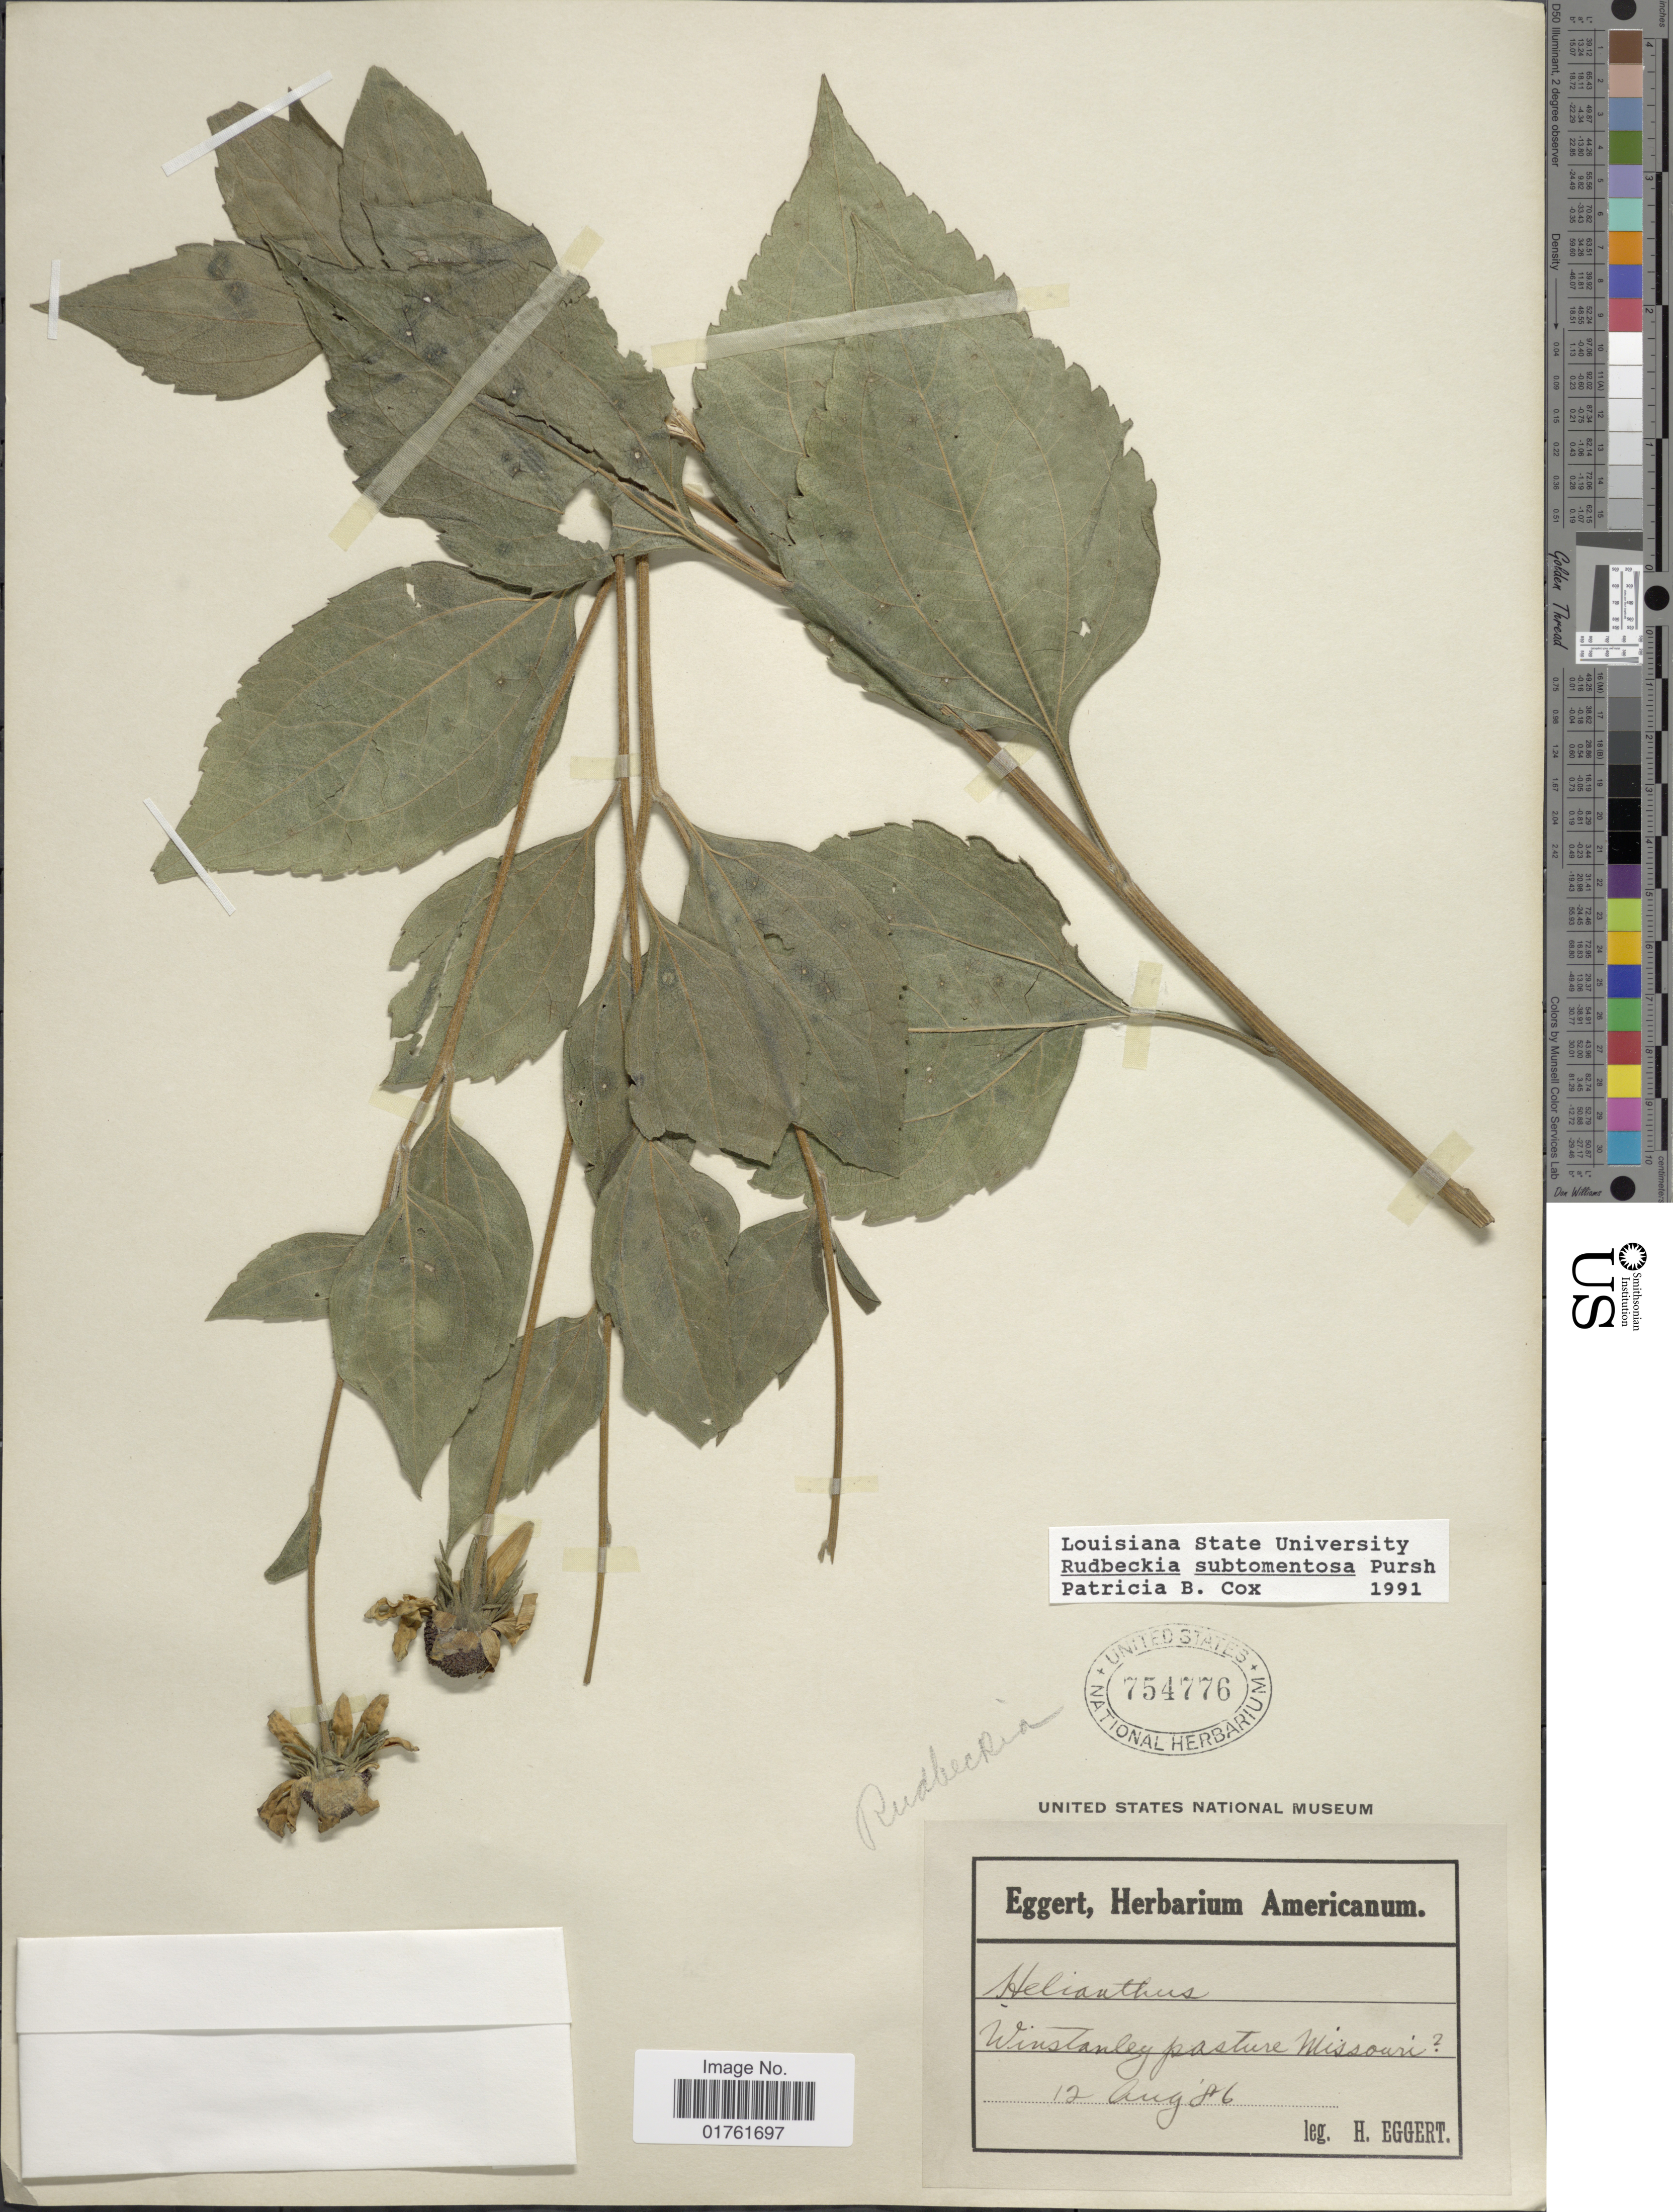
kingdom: Plantae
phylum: Tracheophyta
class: Magnoliopsida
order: Asterales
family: Asteraceae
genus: Rudbeckia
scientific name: Rudbeckia subtomentosa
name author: Pursh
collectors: H. Eggert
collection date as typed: Transcribed d/m/y: 12/8/86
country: United States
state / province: Missouri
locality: Winstanley pasture Missouri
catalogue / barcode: US 754776